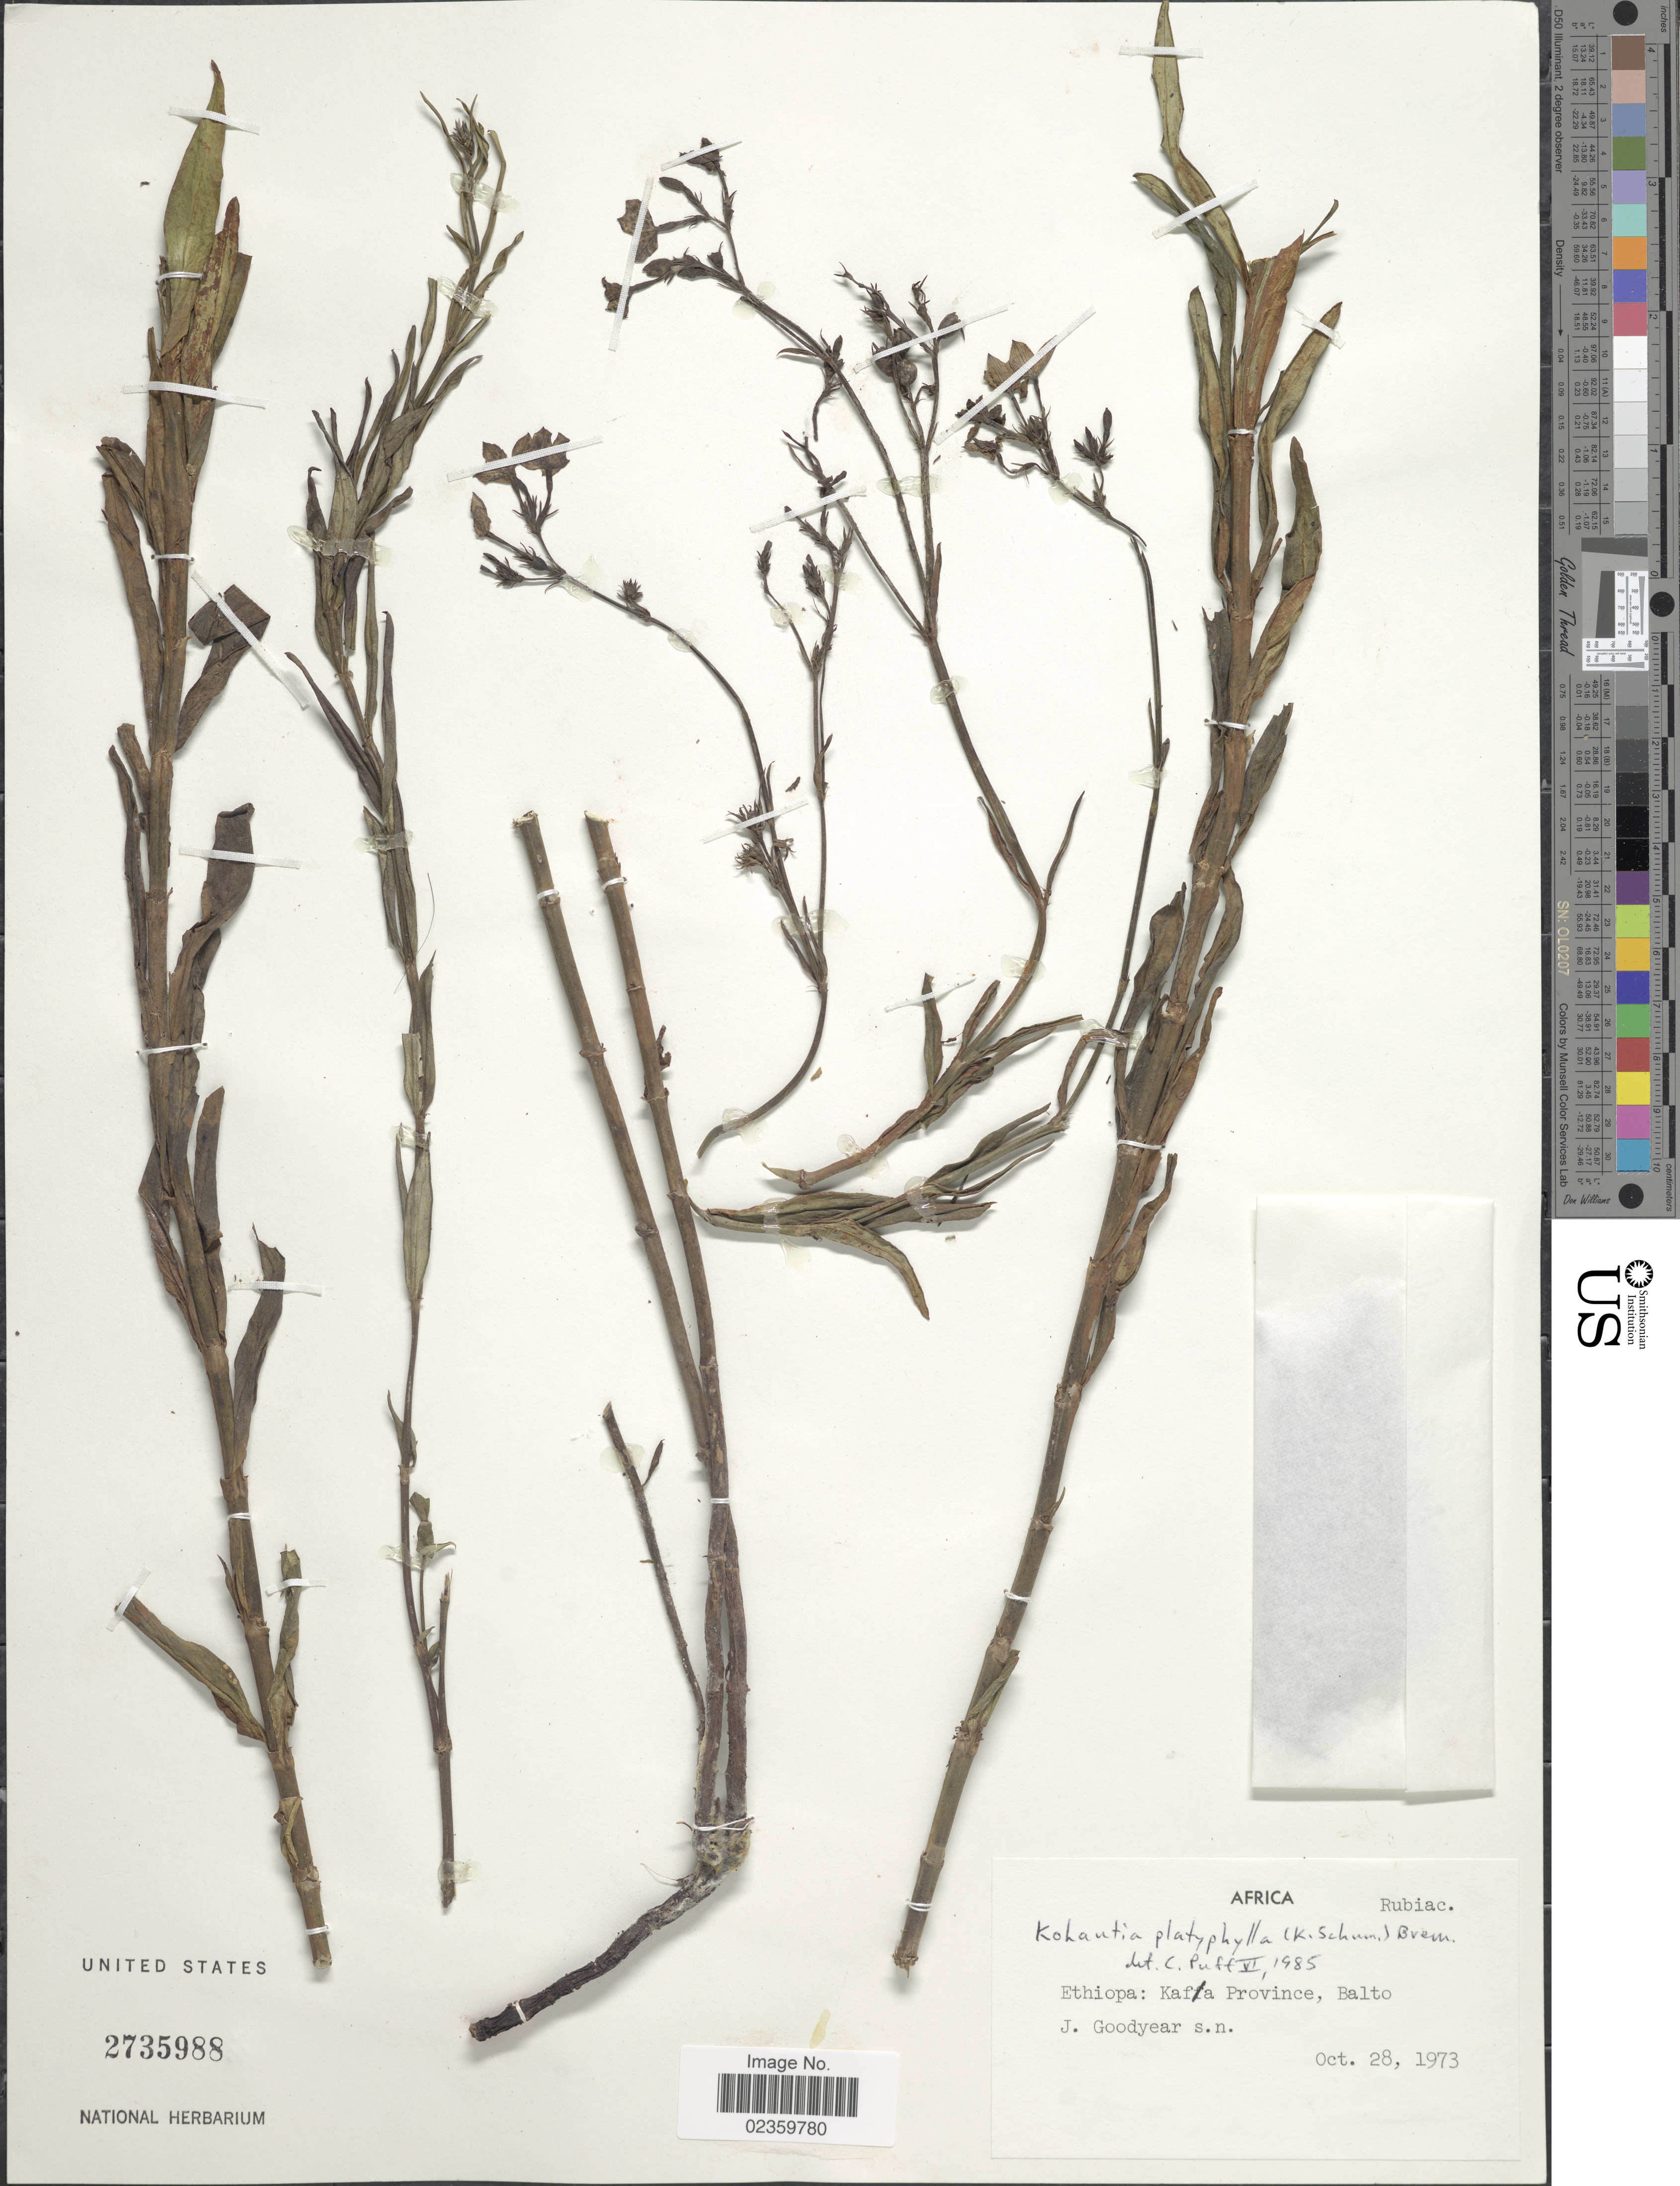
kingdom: Plantae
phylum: Tracheophyta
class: Magnoliopsida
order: Gentianales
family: Rubiaceae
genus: Kohautia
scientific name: Kohautia platyphylla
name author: Bremek.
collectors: J. Goodyear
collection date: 1973-10-28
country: Ethiopia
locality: Kafa Province, Balto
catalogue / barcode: US 2735988